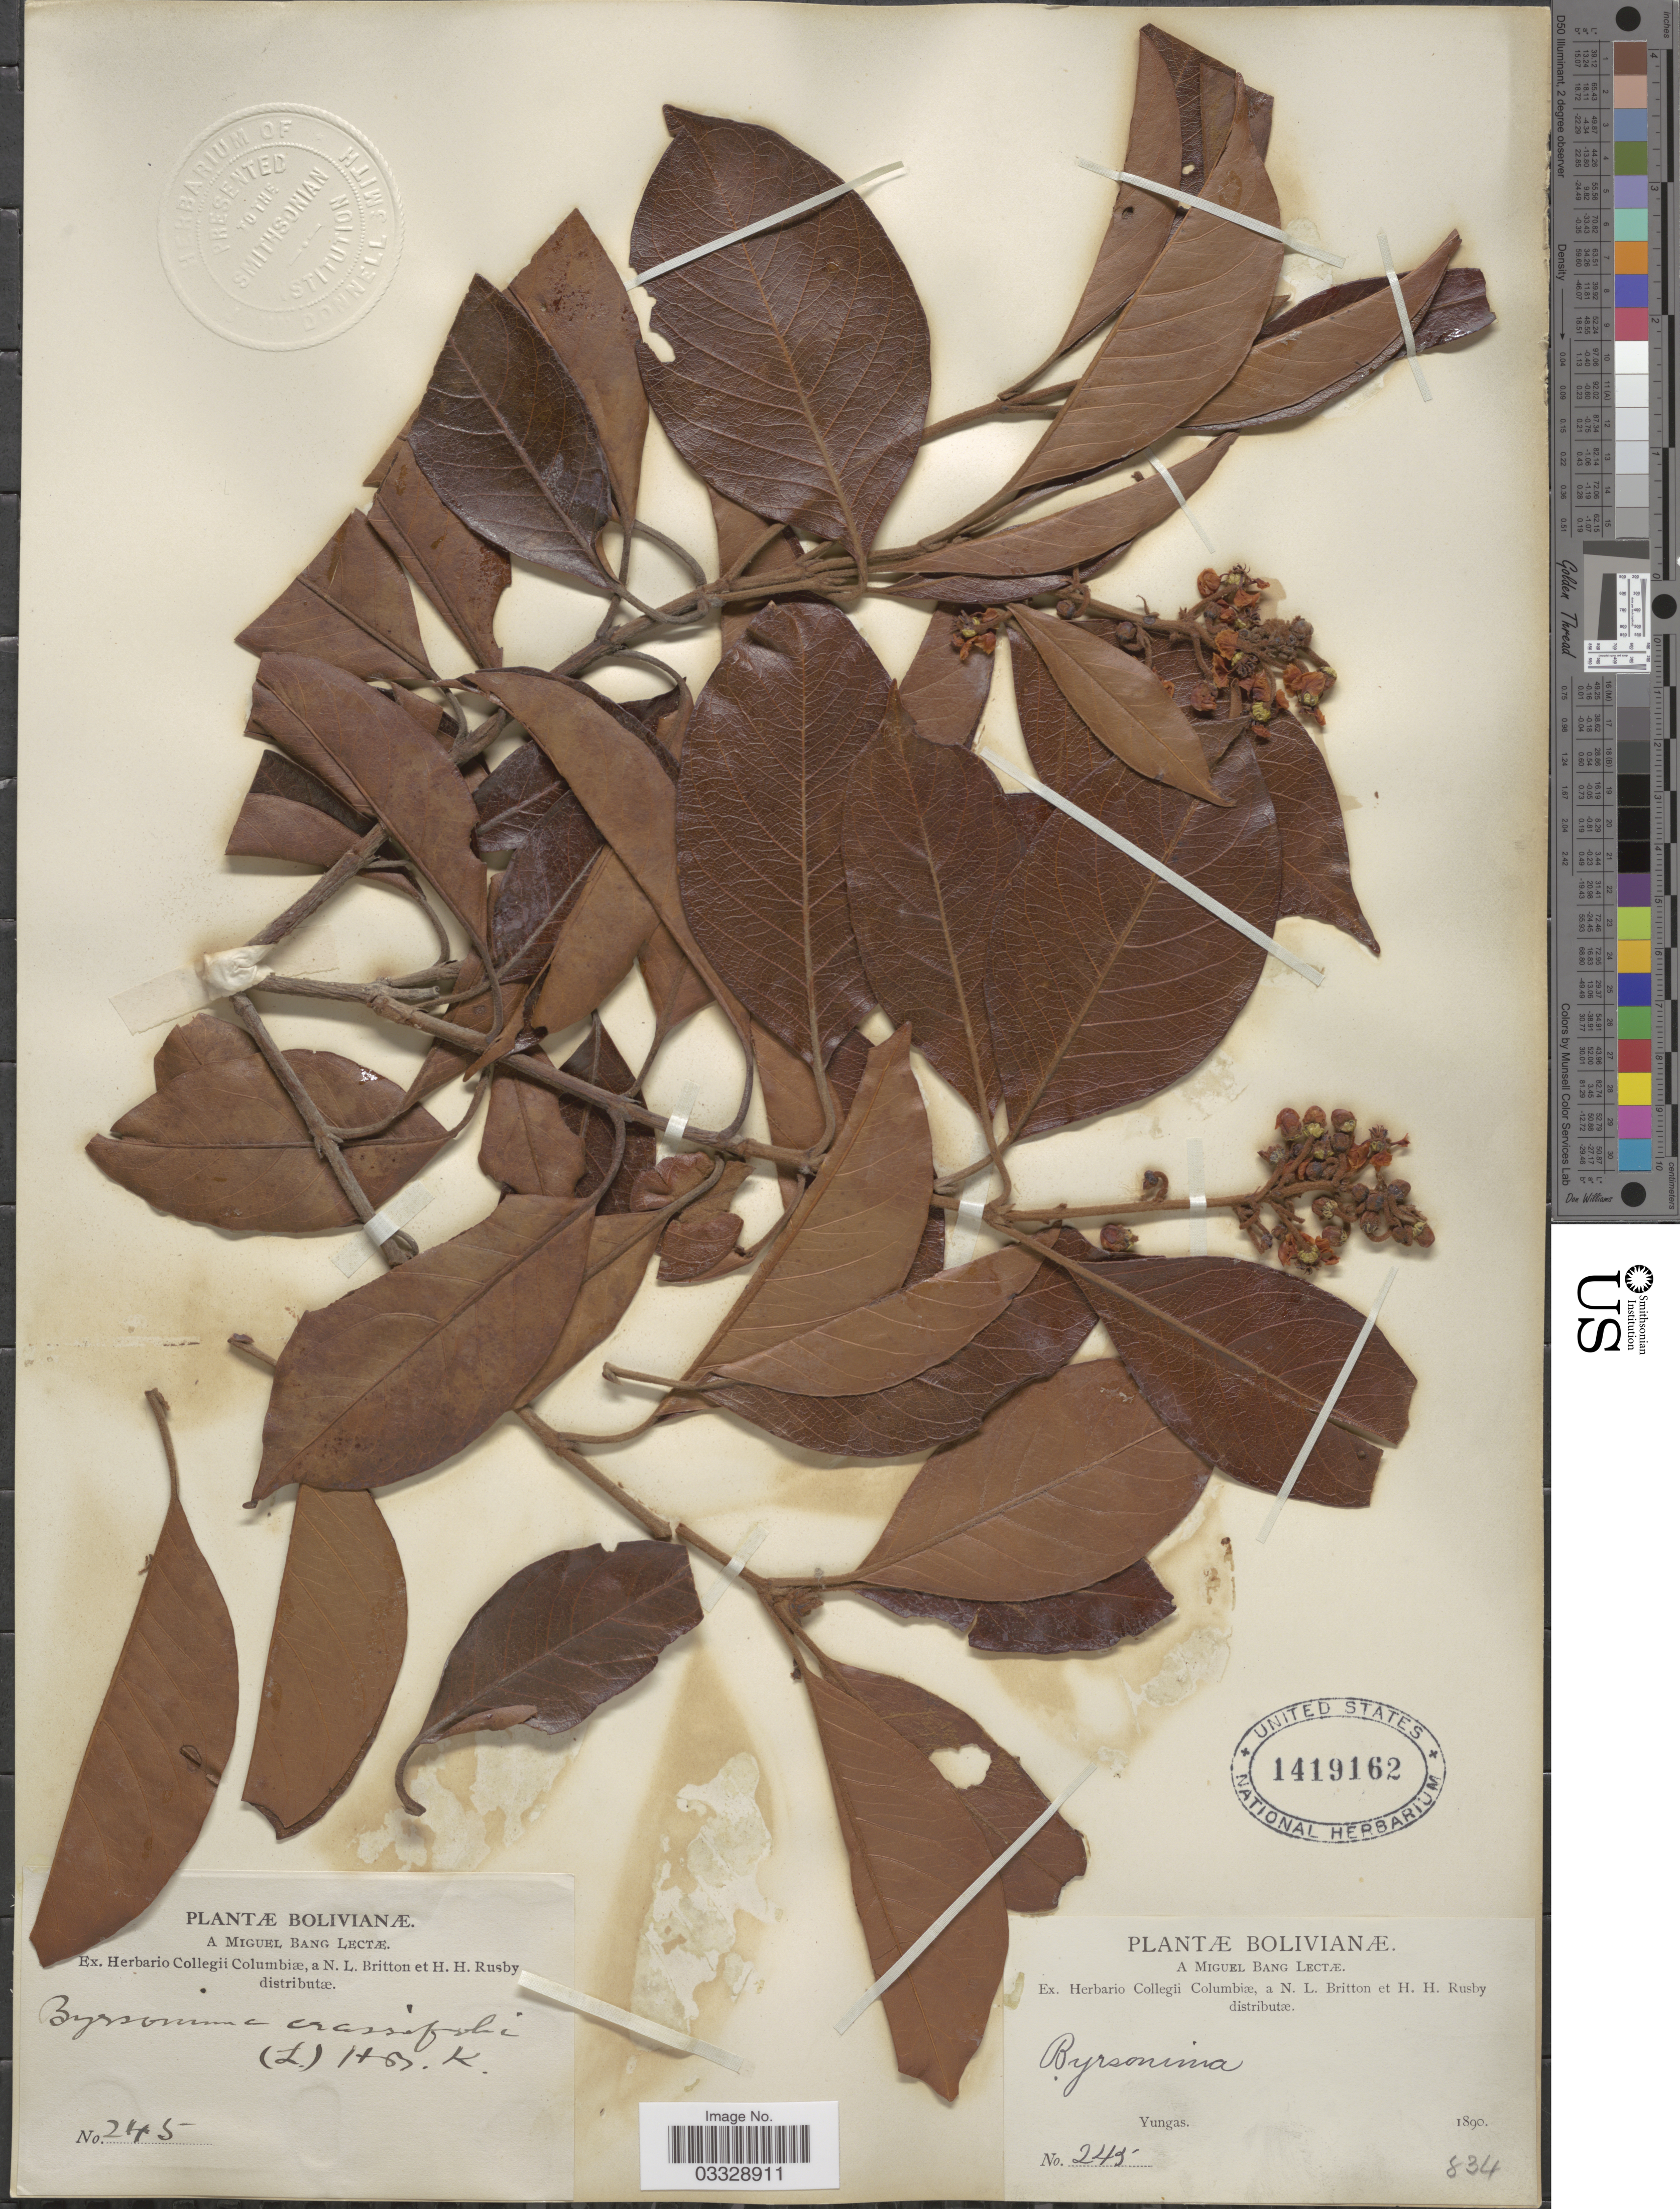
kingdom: Plantae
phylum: Tracheophyta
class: Magnoliopsida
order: Malpighiales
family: Malpighiaceae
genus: Byrsonima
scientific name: Byrsonima crassifolia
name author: (L.) Kunth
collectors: M. Bang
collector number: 245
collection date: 1890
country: Bolivia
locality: Yungas.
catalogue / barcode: US 1419162